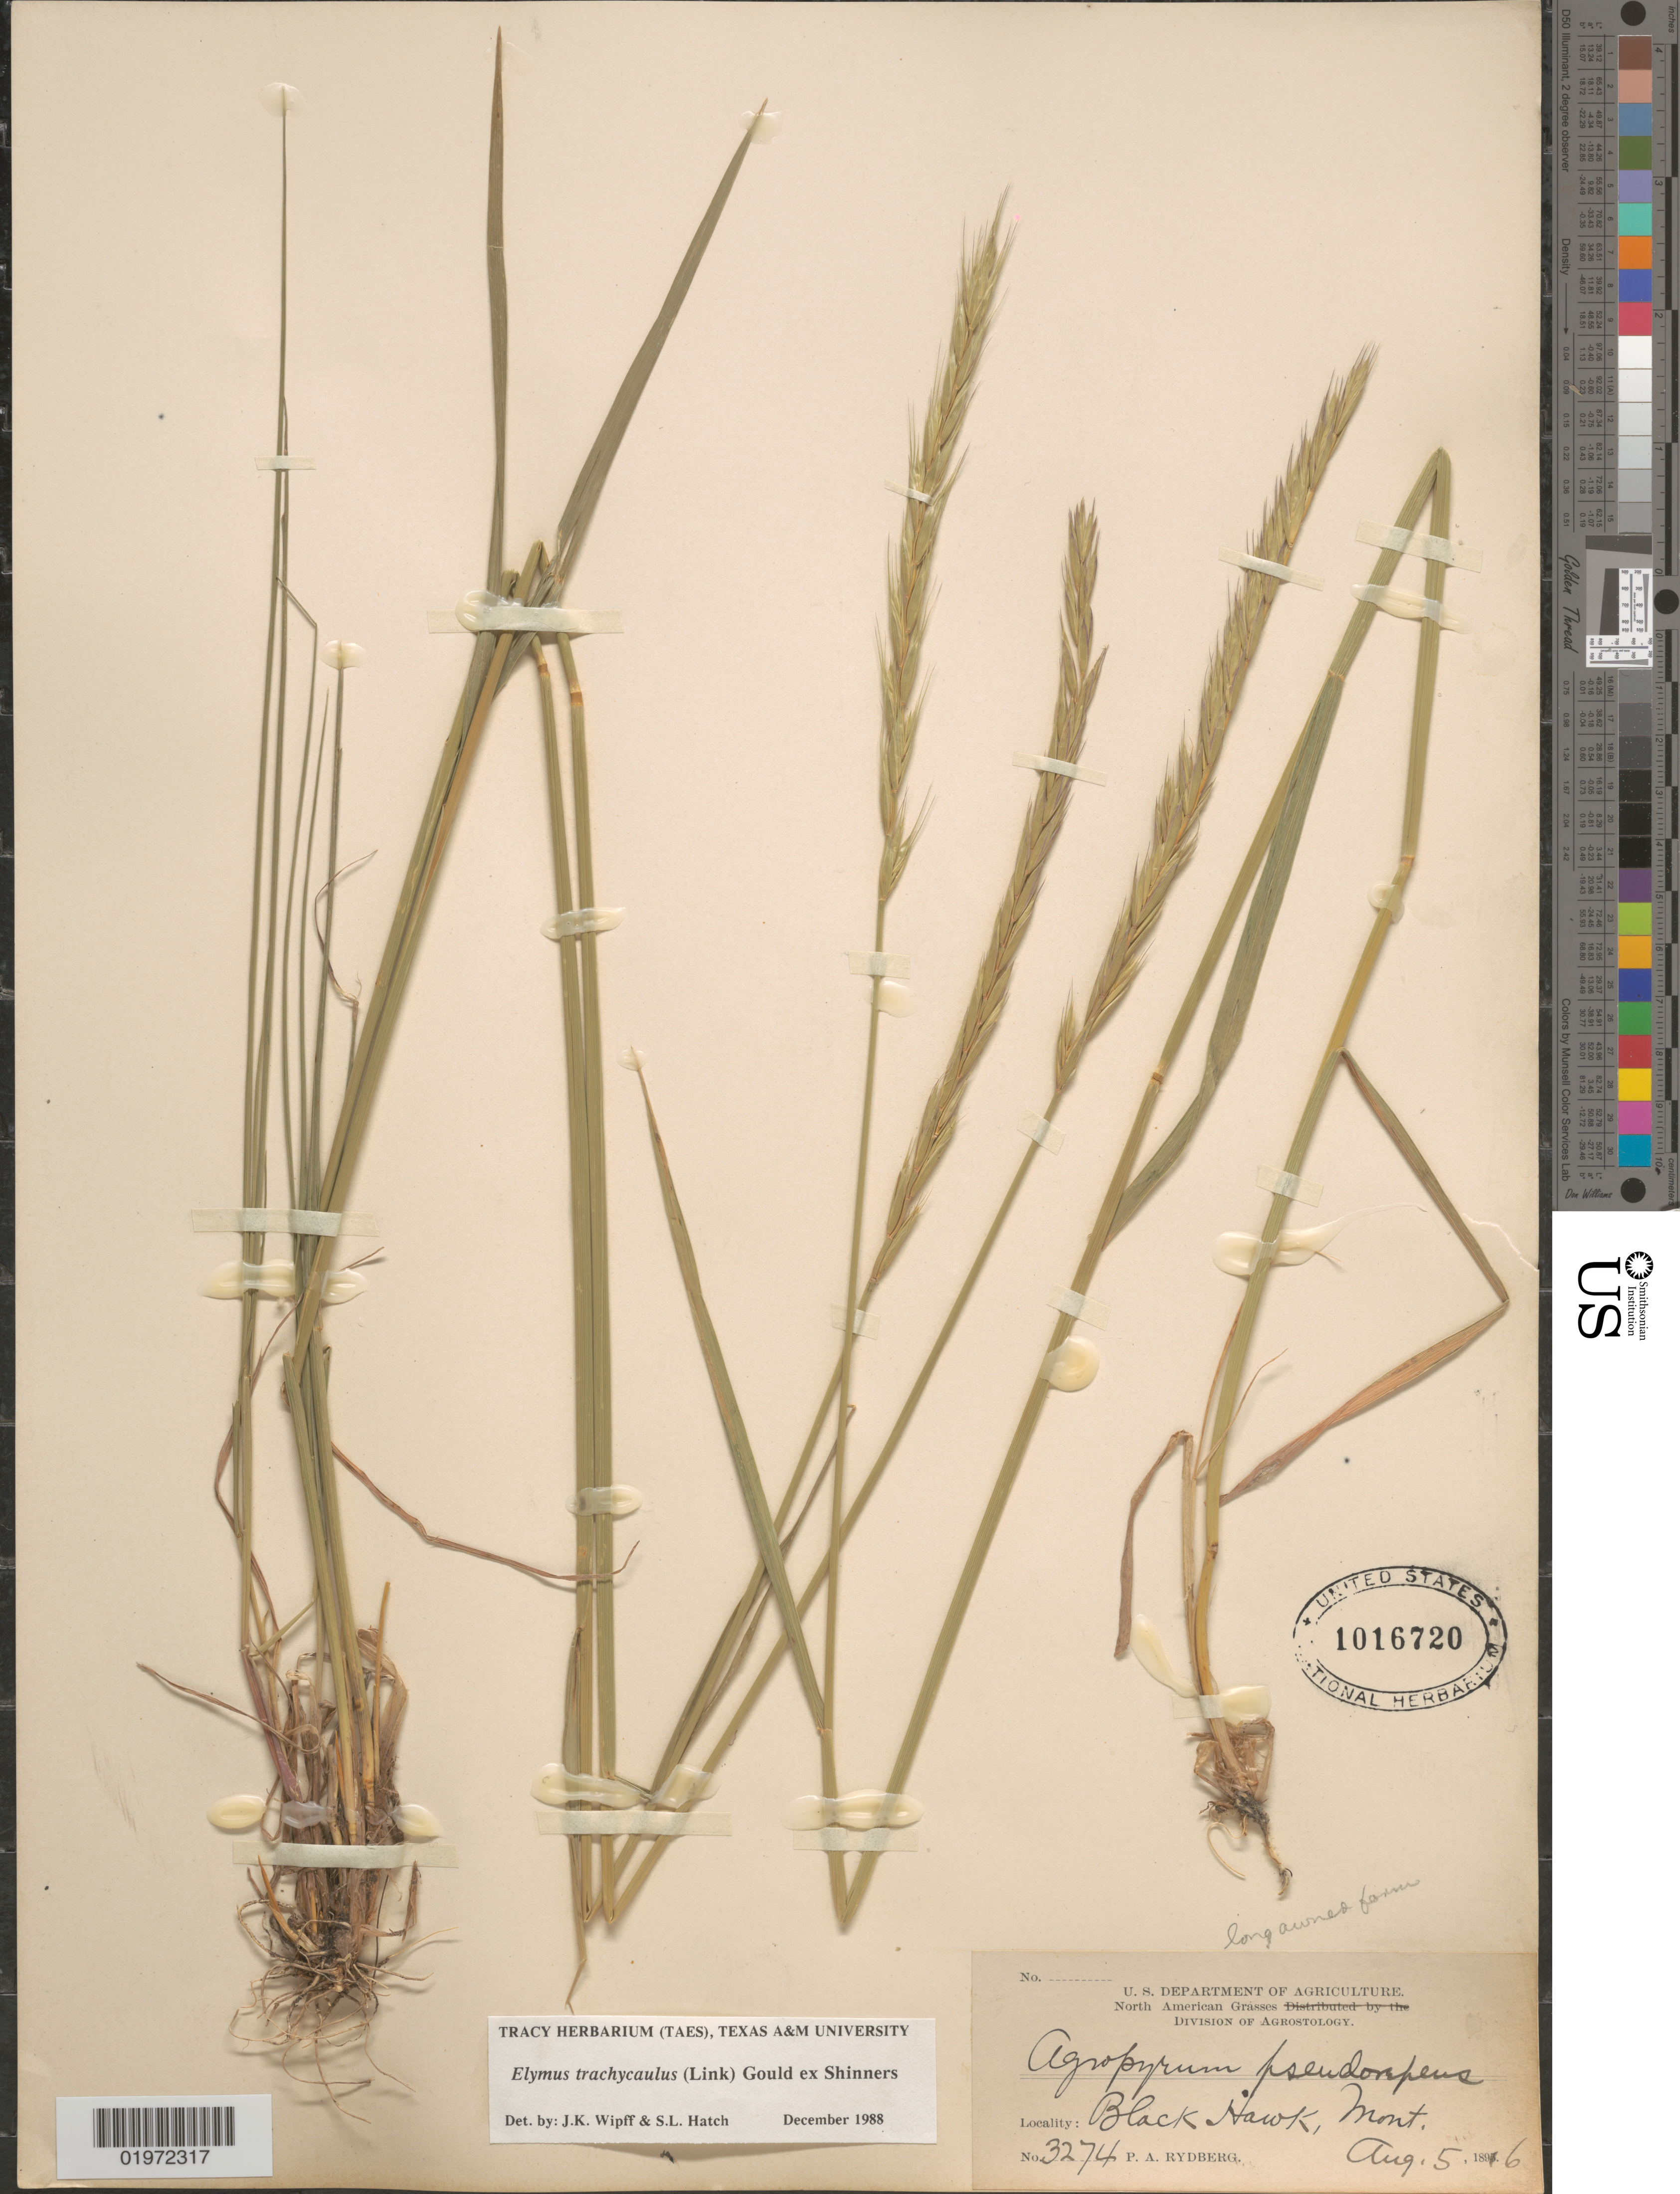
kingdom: Plantae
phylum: Tracheophyta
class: Liliopsida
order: Poales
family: Poaceae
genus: Elymus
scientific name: Elymus trachycaulus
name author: (Link) Gould ex Shinners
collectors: P. A. Rydberg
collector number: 3274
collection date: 1896-08-05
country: United States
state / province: Montana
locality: Black Hawk.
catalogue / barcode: US 1016720